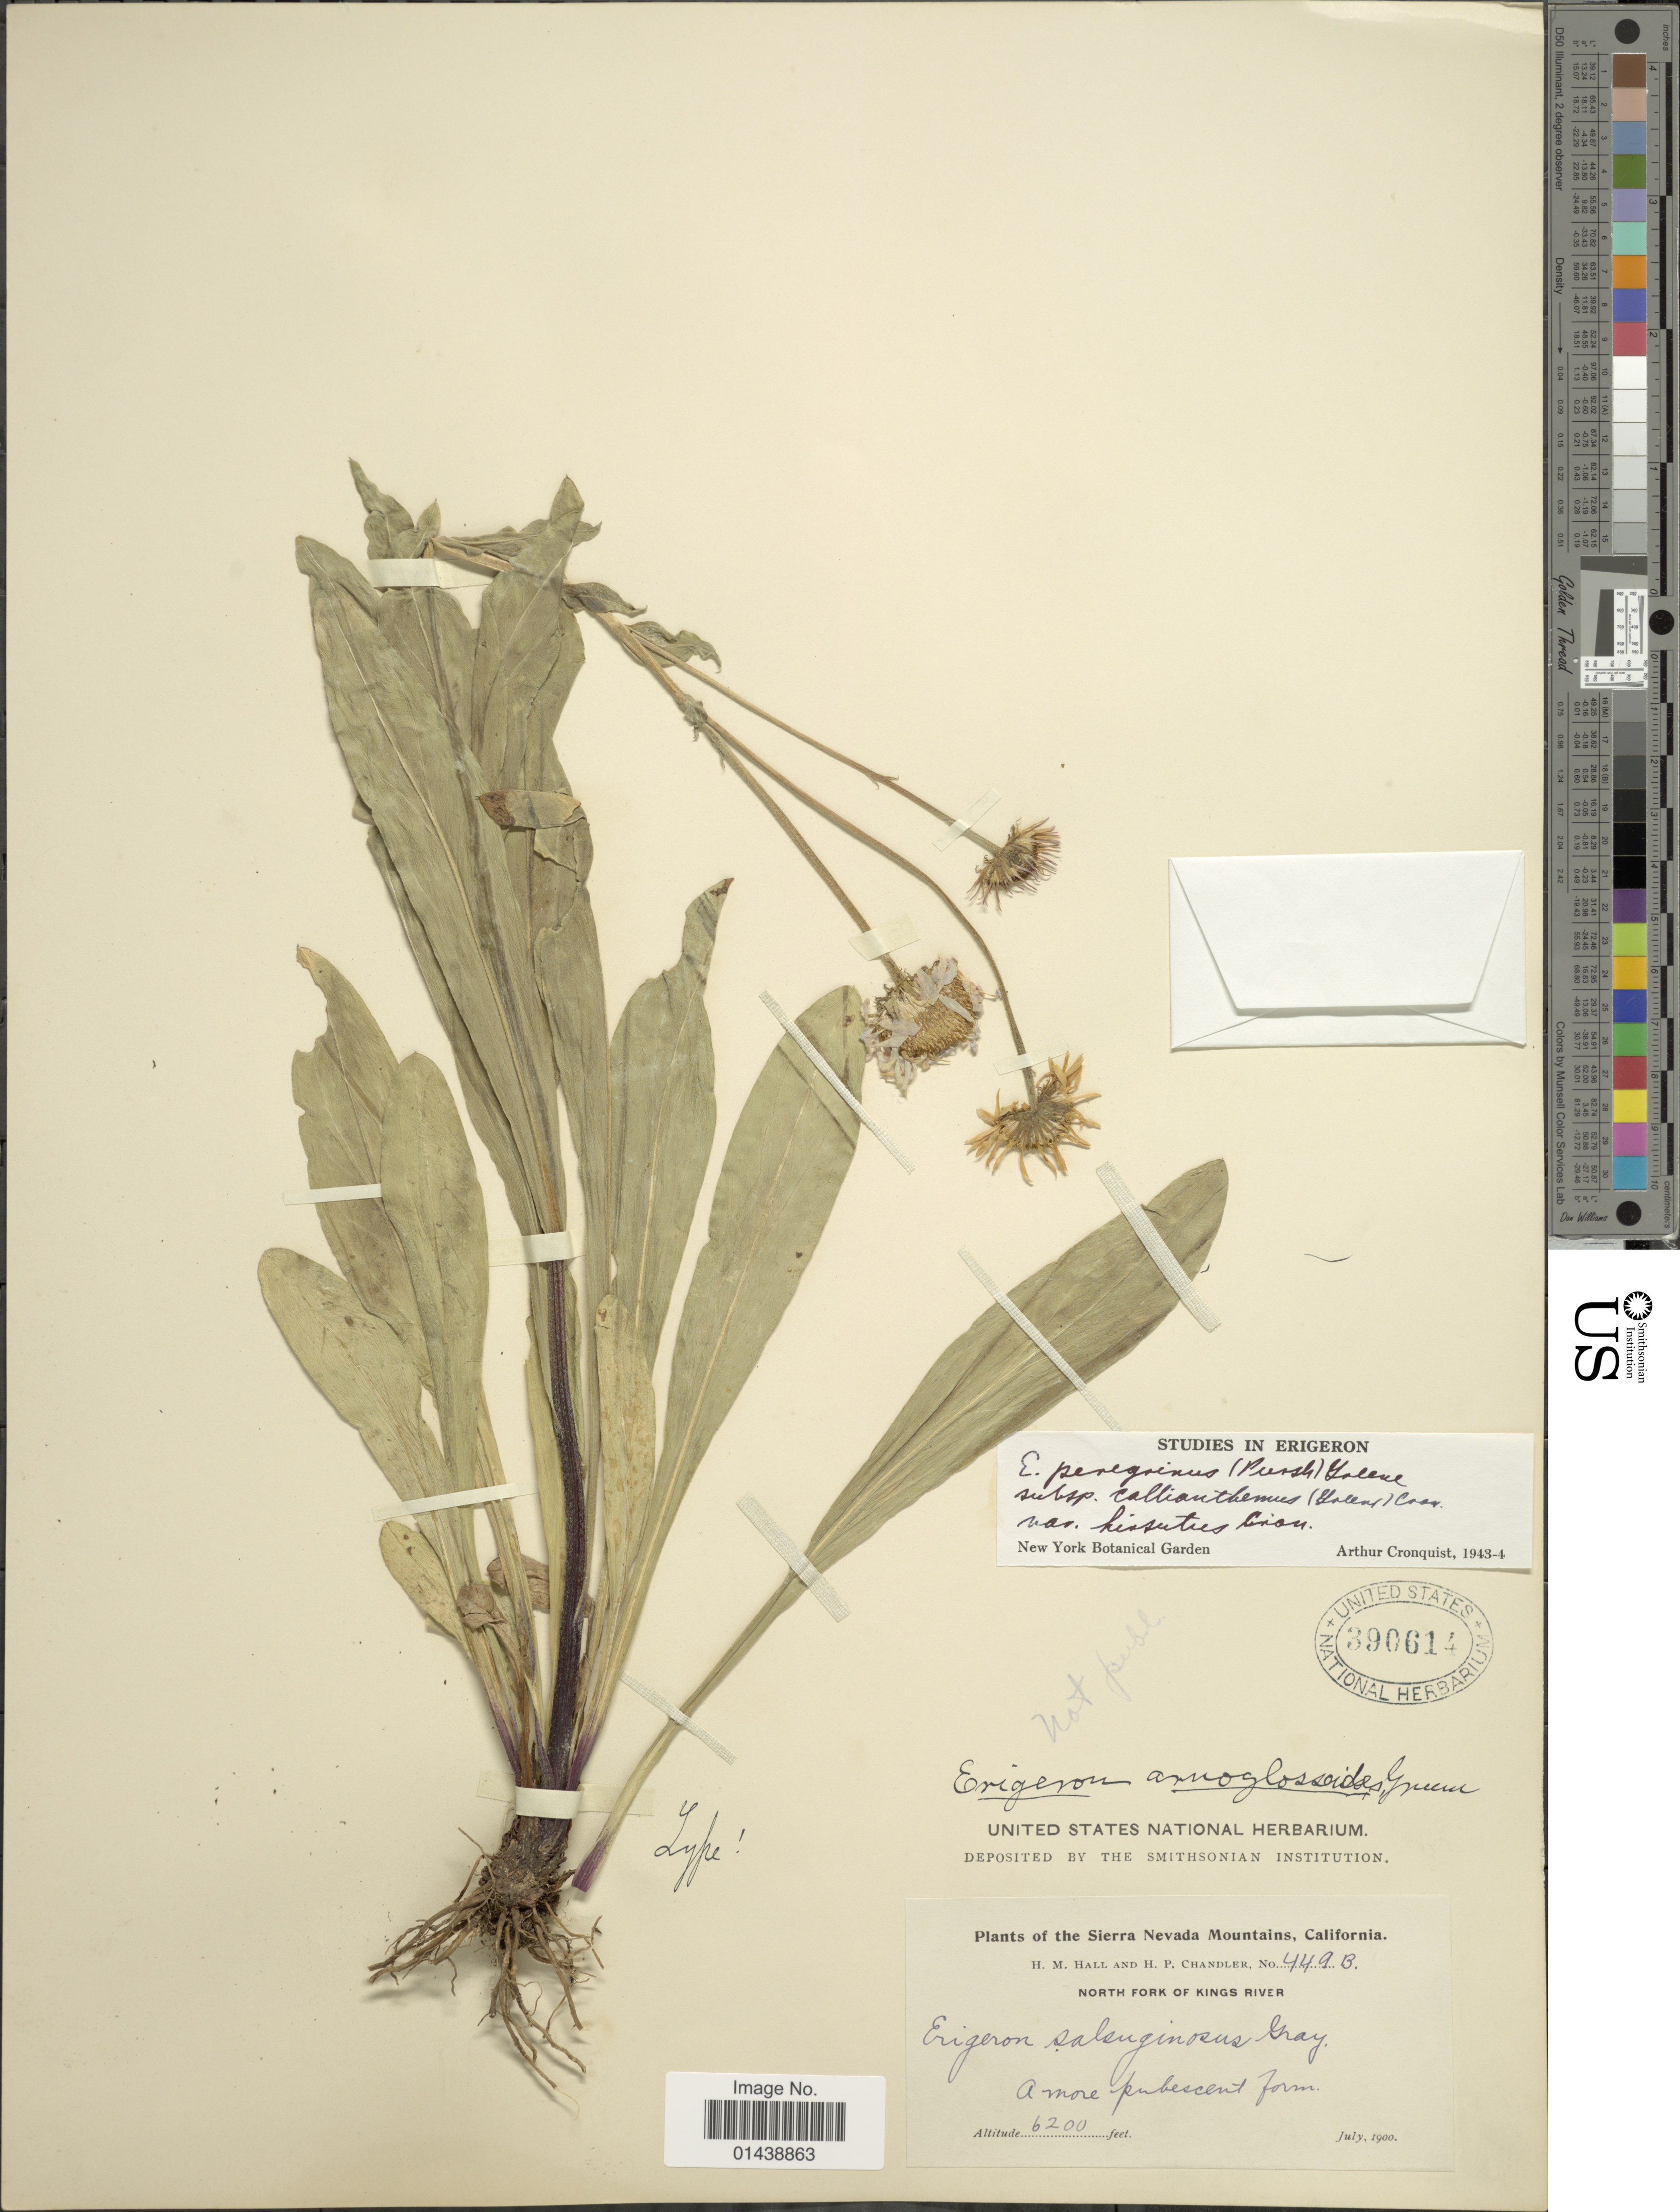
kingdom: Plantae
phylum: Tracheophyta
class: Magnoliopsida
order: Asterales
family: Asteraceae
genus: Erigeron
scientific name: Erigeron peregrinus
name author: (Banks ex Pursh) Greene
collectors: H. M. Hall & H. Chandler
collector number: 449B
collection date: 1900-07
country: United States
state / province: California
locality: Sierra Nevada Mountains. North Fork of Kings River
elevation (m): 1890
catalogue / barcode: US 390614